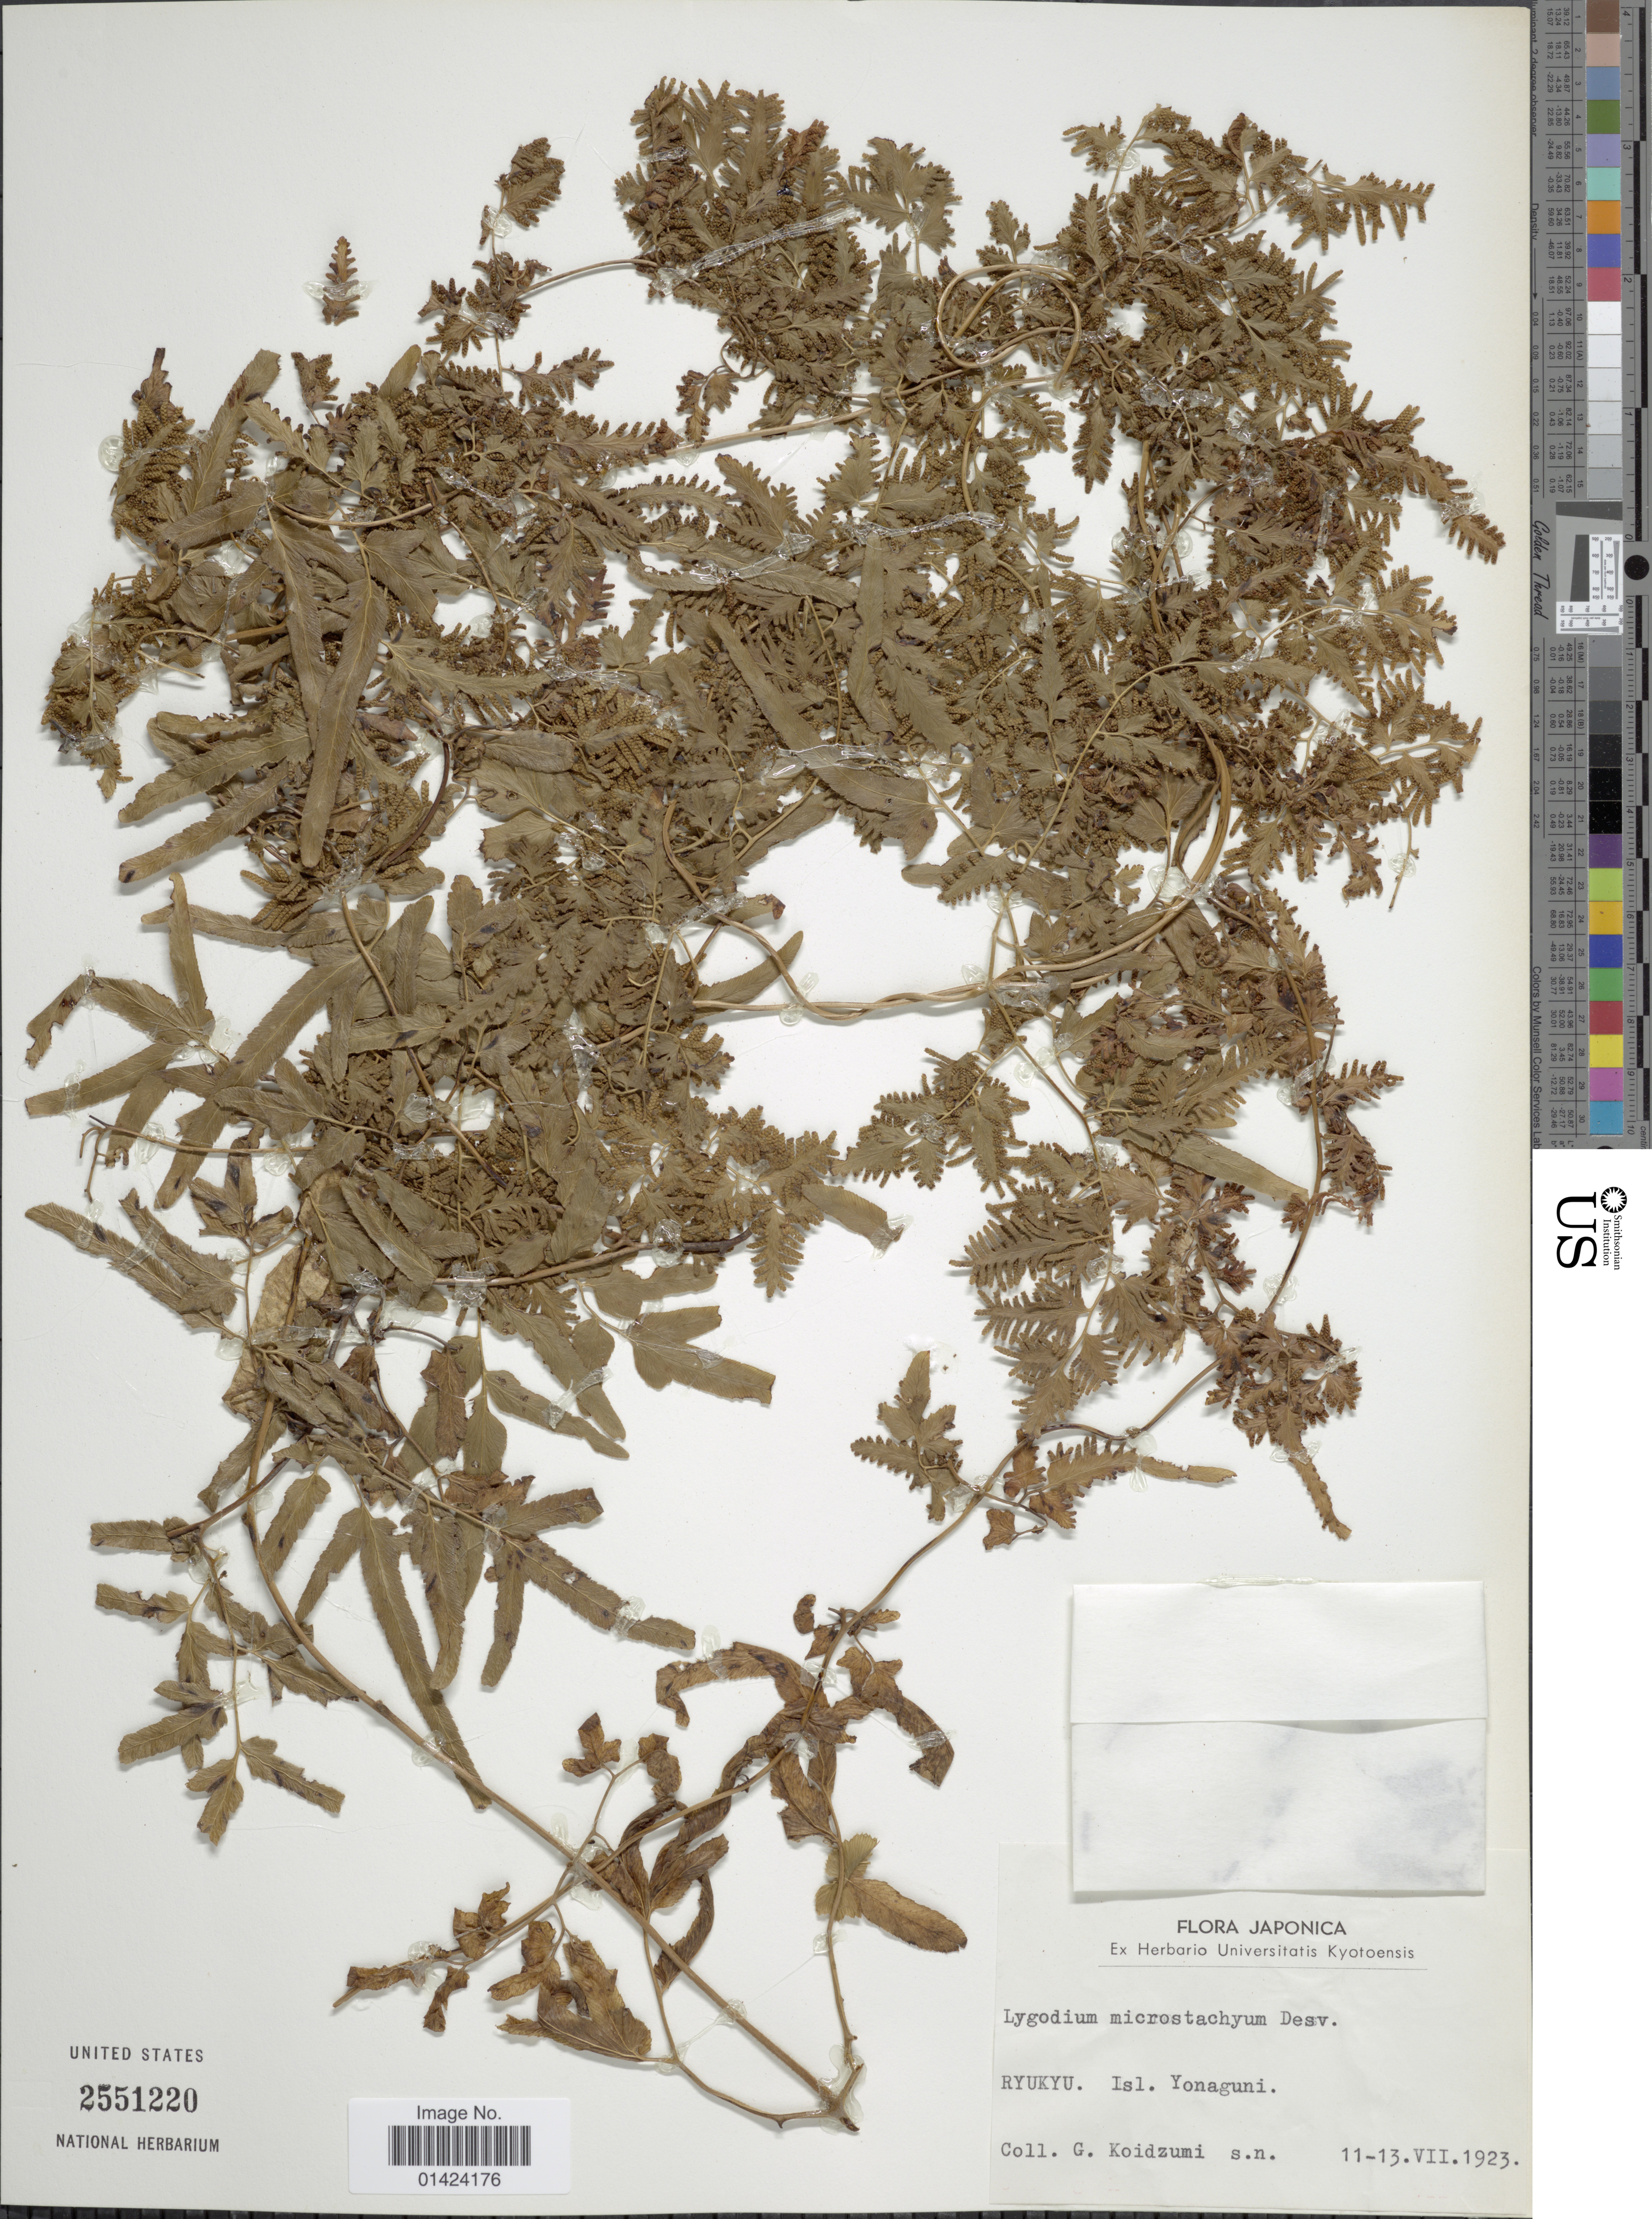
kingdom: Plantae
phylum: Tracheophyta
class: Polypodiopsida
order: Schizaeales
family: Lygodiaceae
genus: Lygodium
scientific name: Lygodium japonicum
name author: (Thunb.) Sw.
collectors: G. Koidzumi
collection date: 1923-07-11/1923-07-13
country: Japan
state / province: Okinawa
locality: Ryukyu. Isl. Yonaguni.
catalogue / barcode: US 2551220